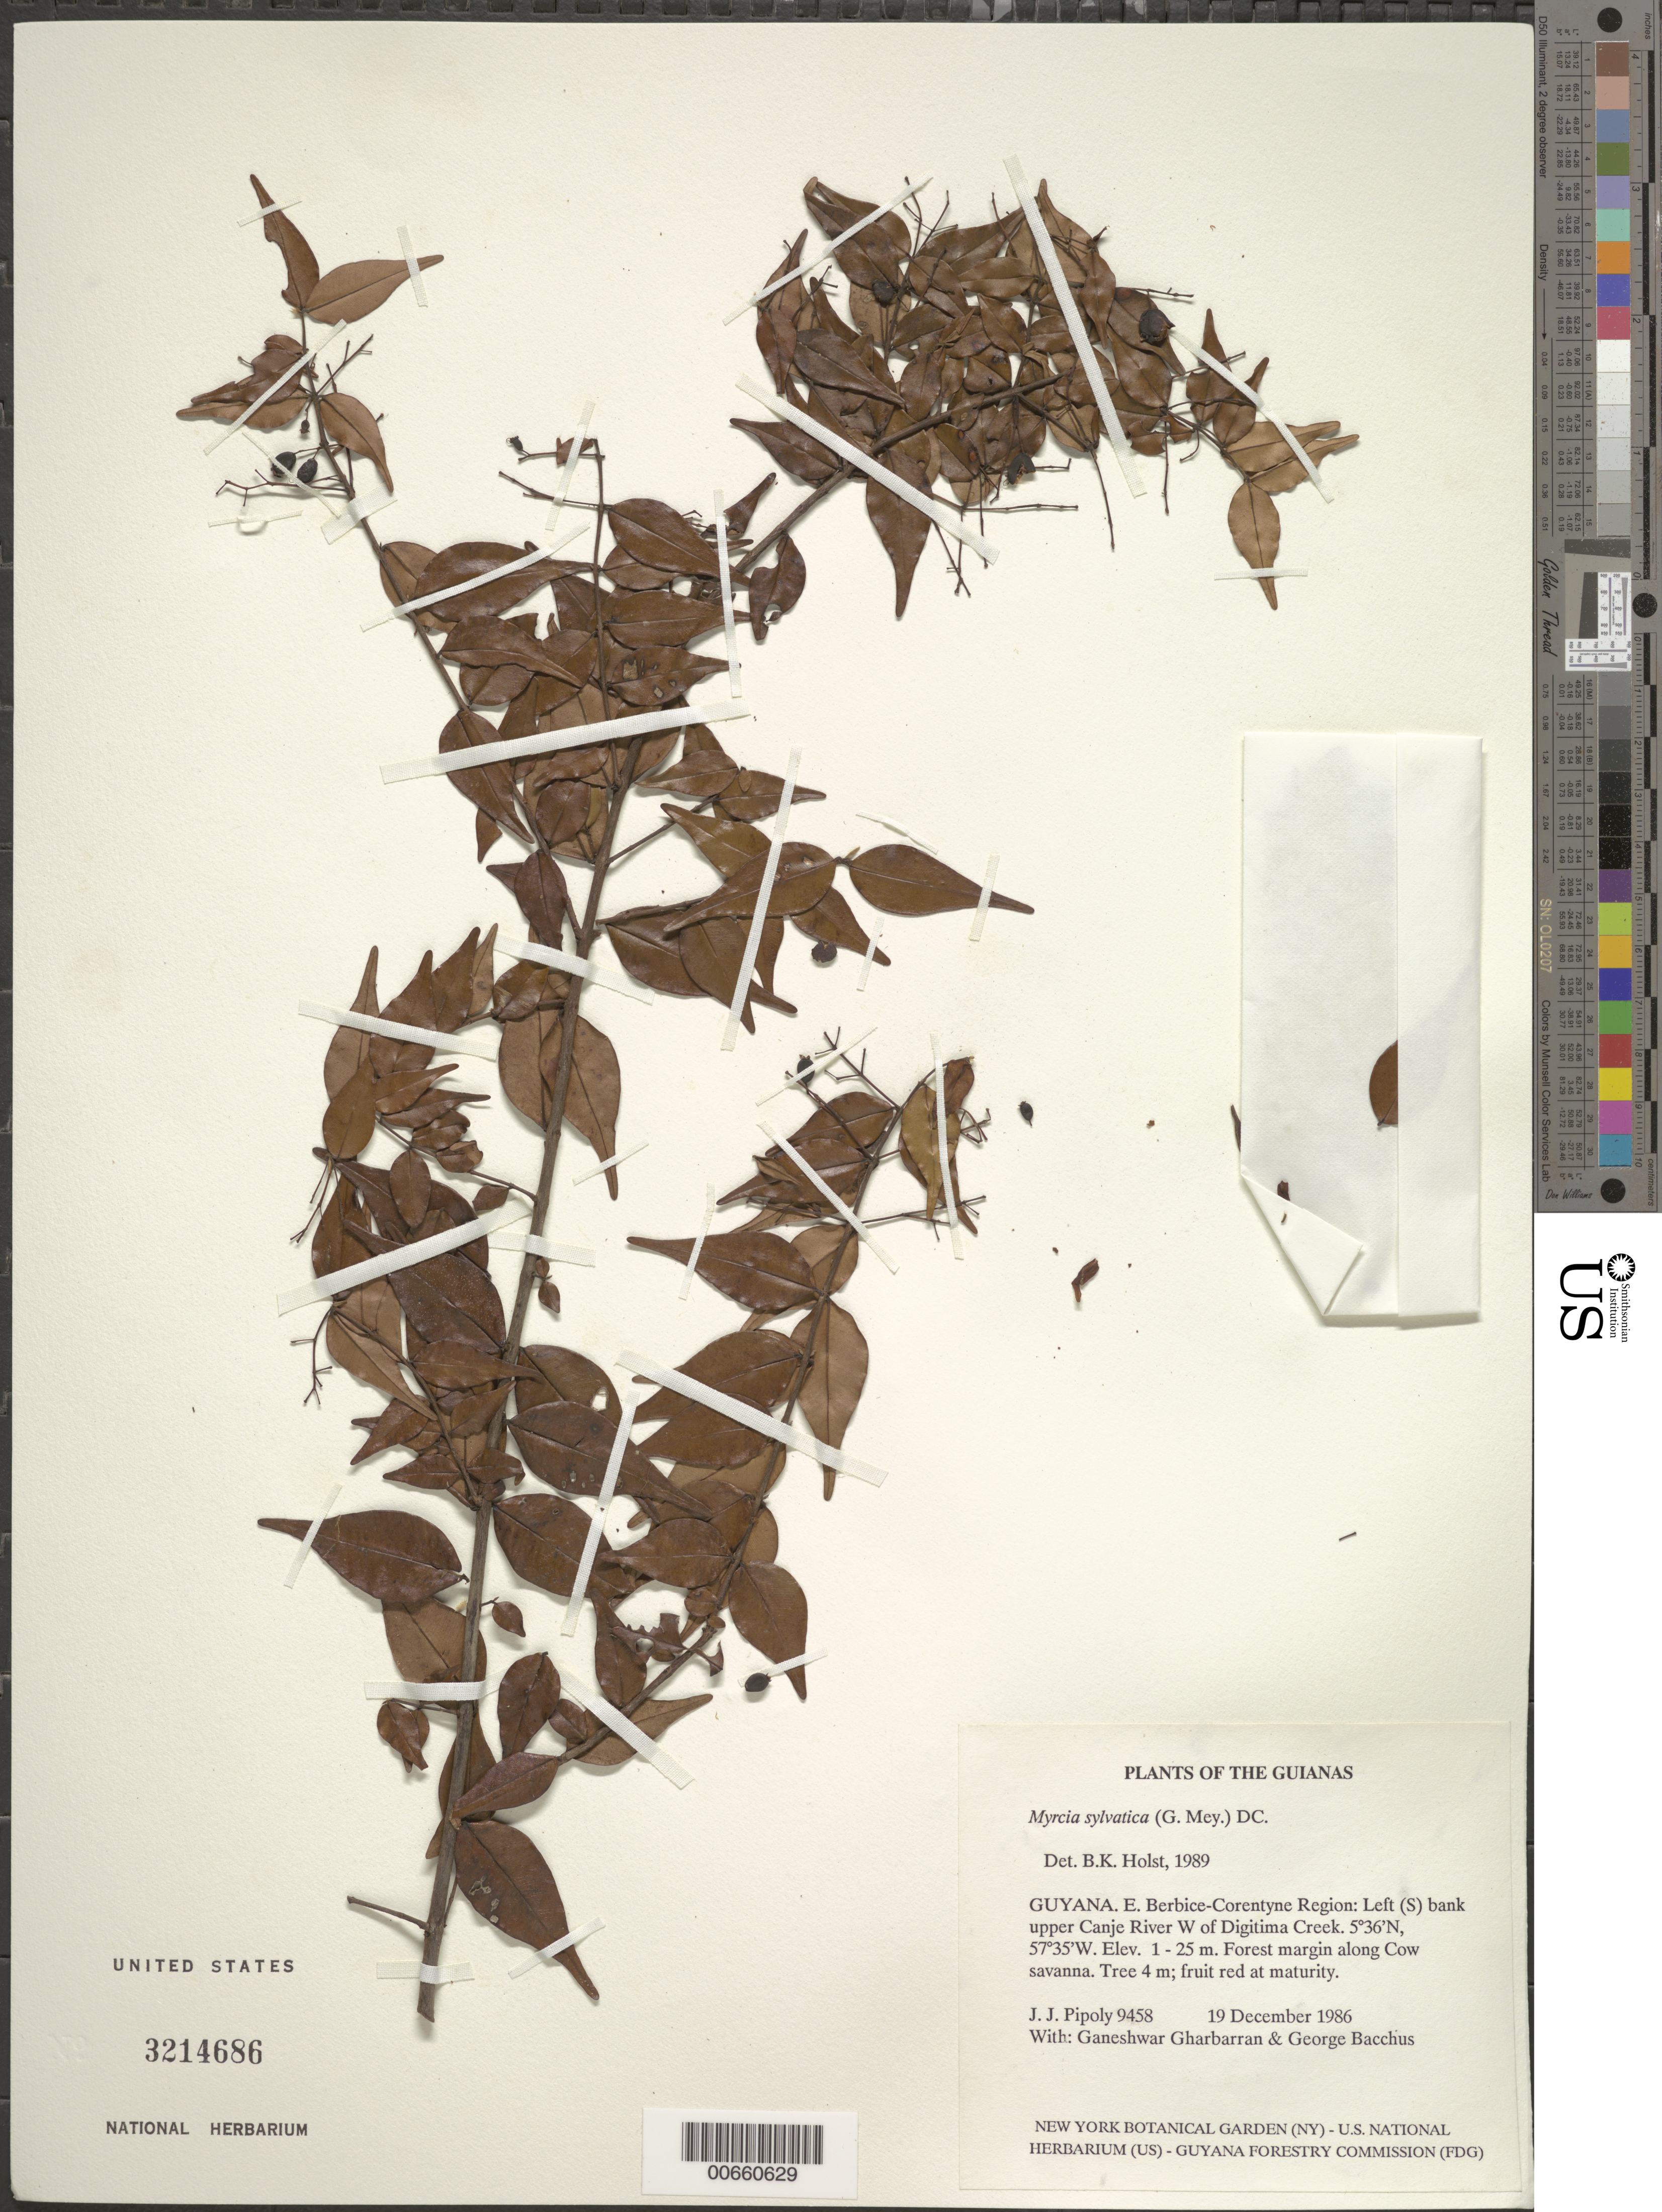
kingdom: Plantae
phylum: Tracheophyta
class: Magnoliopsida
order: Myrtales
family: Myrtaceae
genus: Myrcia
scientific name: Myrcia sylvatica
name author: (G. Mey.) DC.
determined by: Holst, Bruce K.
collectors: J. J. Pipoly, G. Gharbarran & G. Bacchus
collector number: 9458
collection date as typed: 19 December 1986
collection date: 1986-12-19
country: Guyana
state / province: E. Berbice-Corentyne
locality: Left (S) bank upper Canje River W of Digitima Creek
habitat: Forest margin along Cow savanna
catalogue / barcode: US 3214686